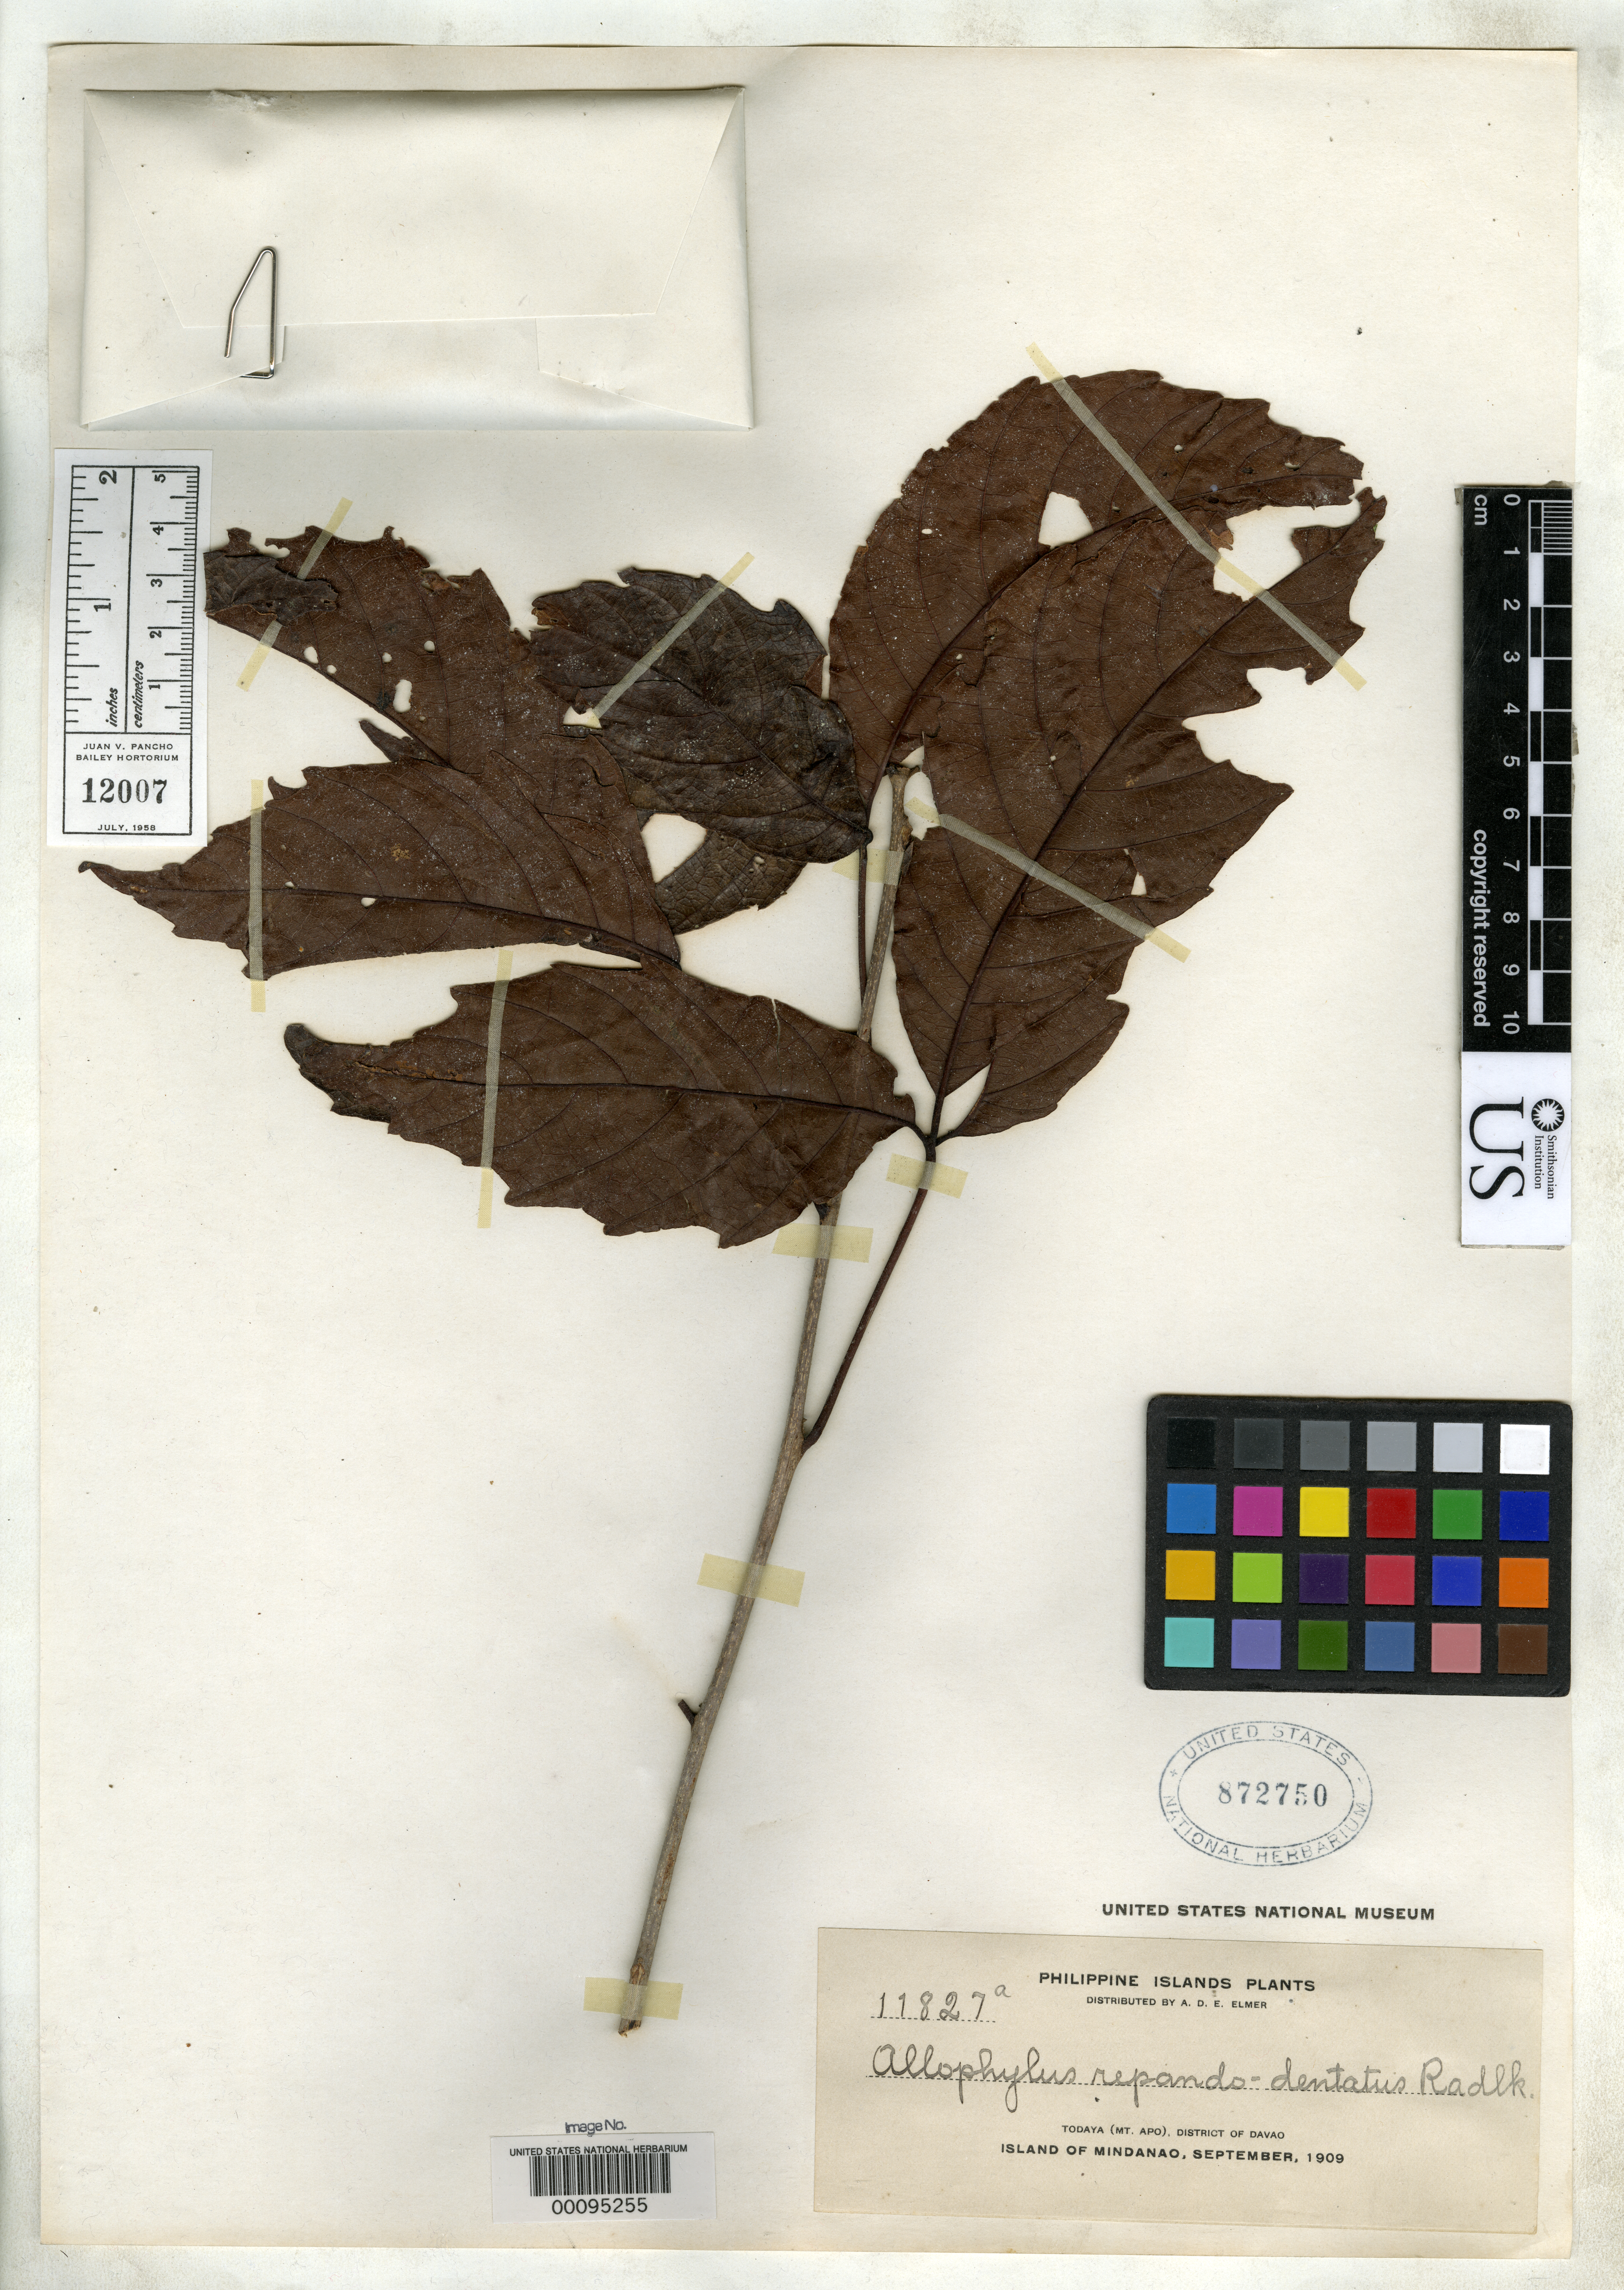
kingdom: Plantae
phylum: Tracheophyta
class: Magnoliopsida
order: Sapindales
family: Sapindaceae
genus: Allophylus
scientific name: Allophylus repando-dentatus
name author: Radlk. in Elmer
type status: Isotype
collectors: A. D. E. Elmer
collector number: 11827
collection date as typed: Sep 1909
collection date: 1909-09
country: Philippines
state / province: Davao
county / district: Davao del Sur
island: Mindanao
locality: Todaya, Mt. Apo.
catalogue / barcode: US 872750